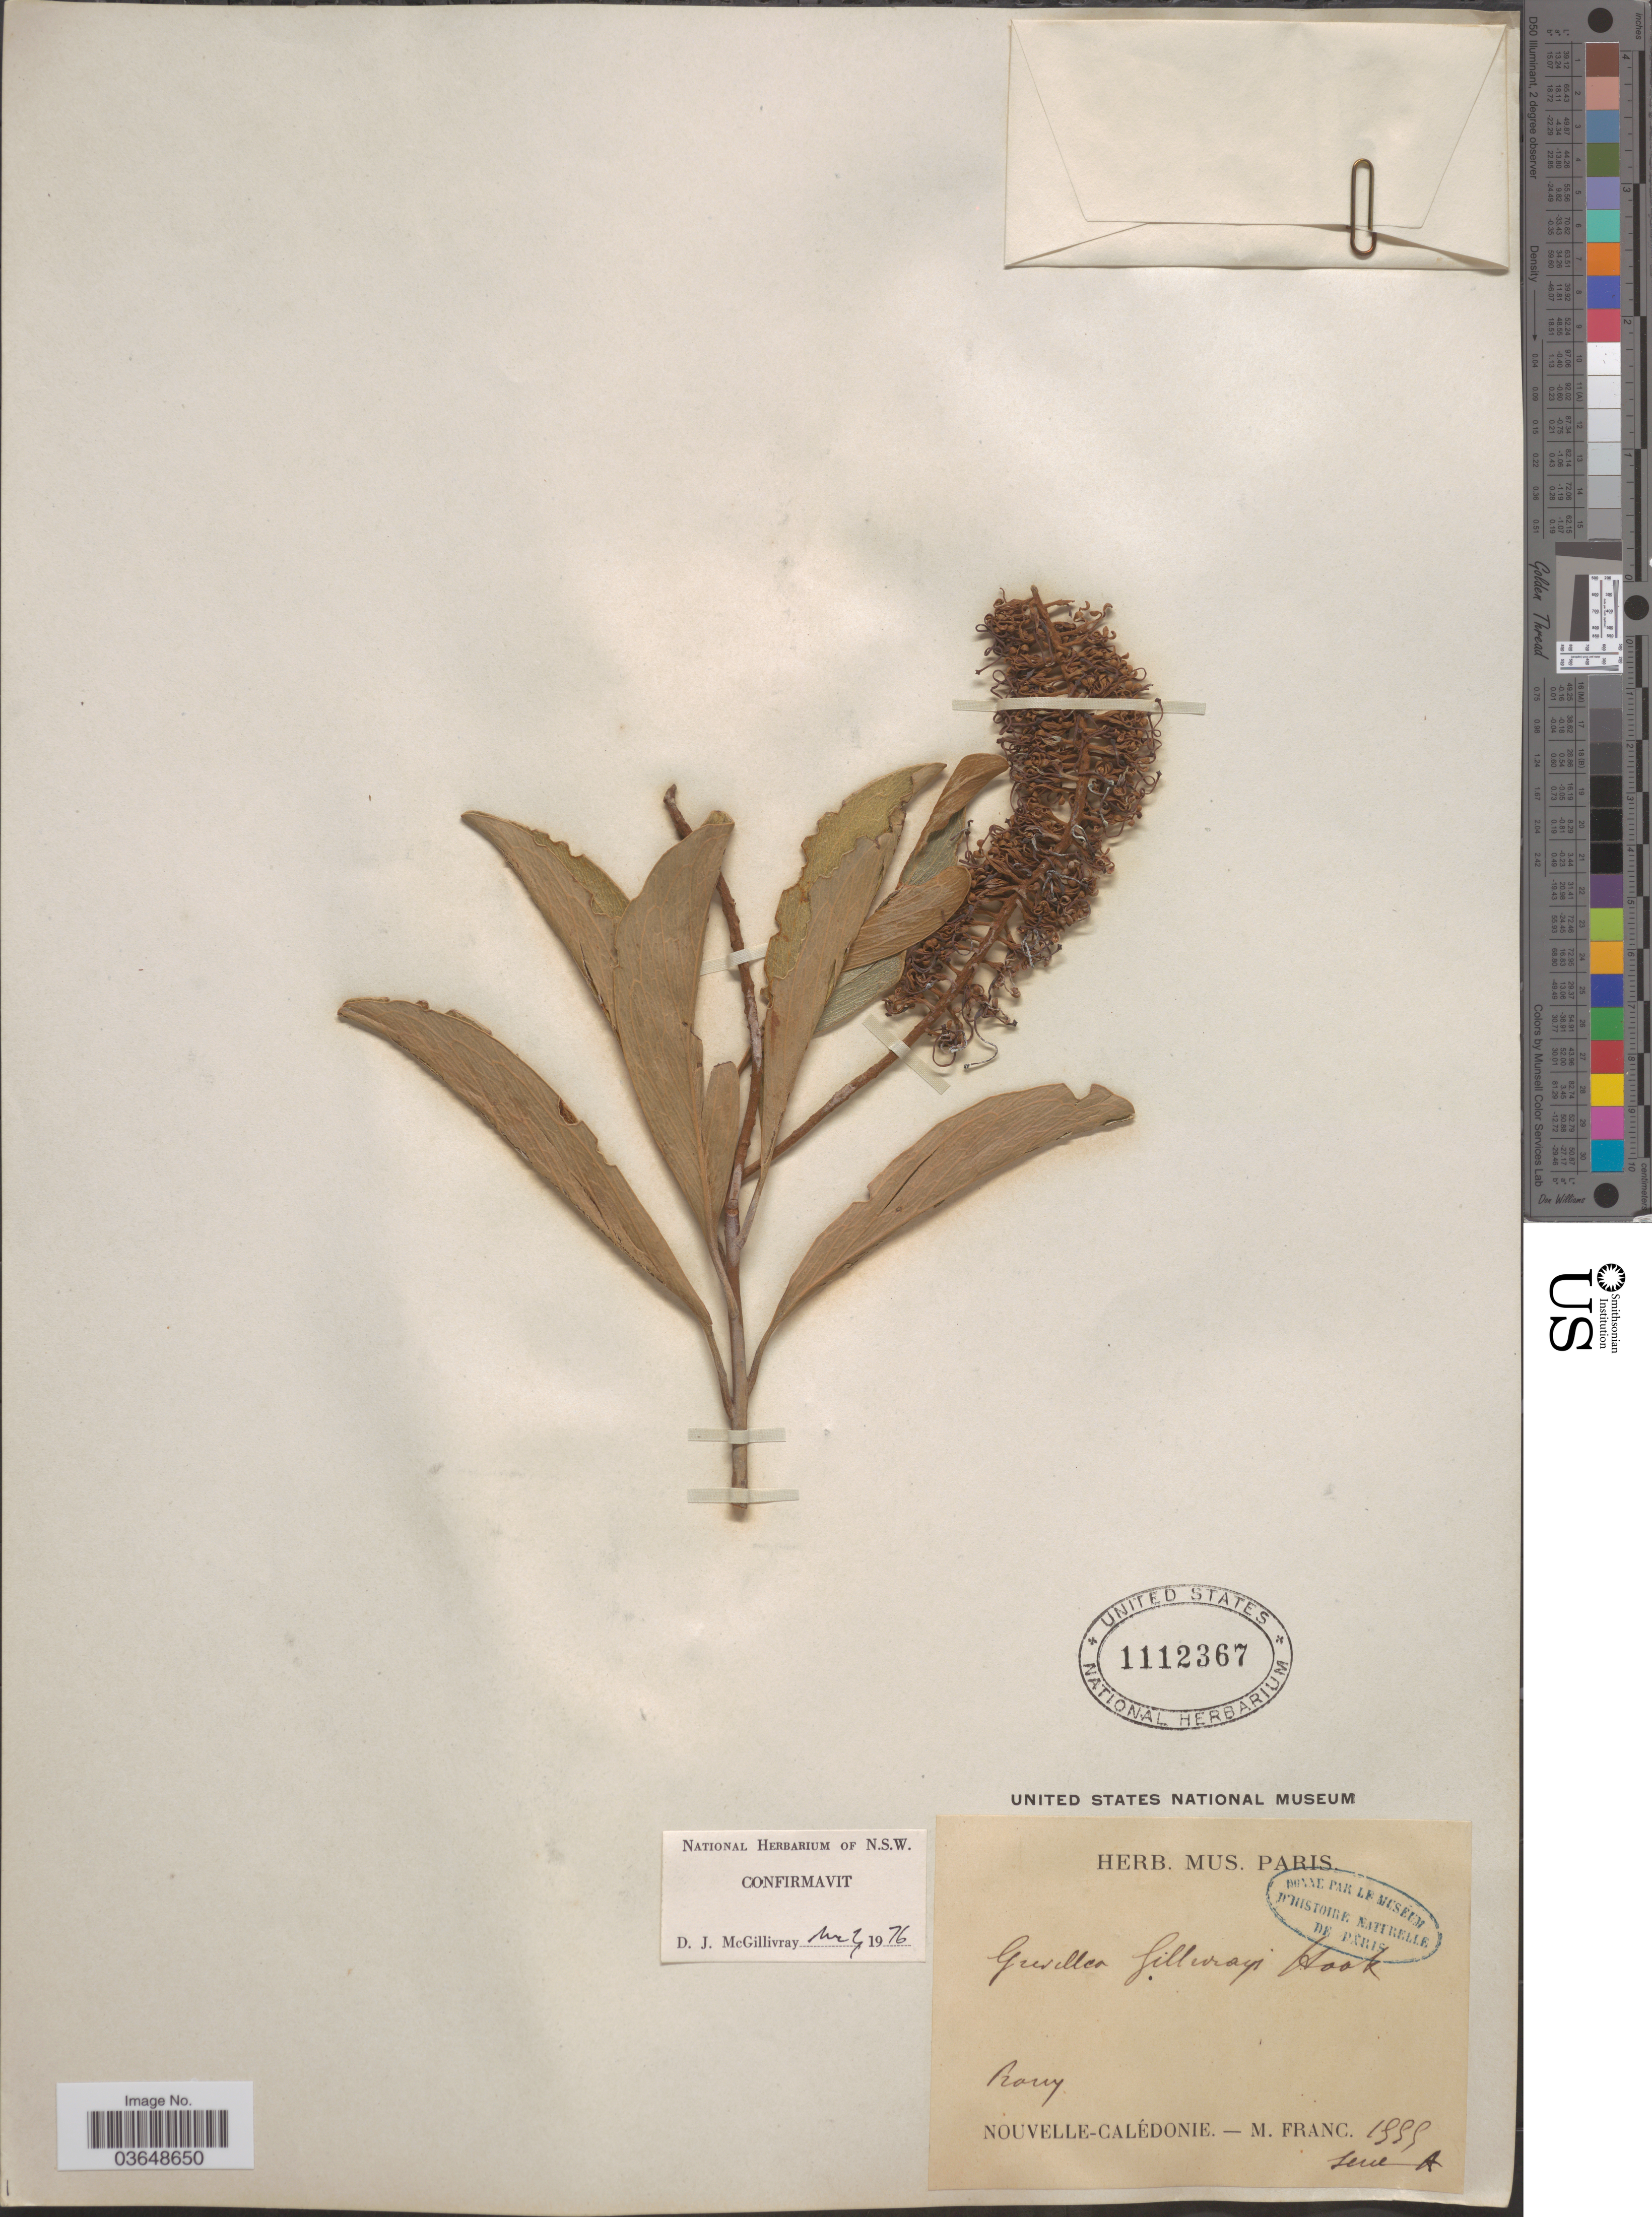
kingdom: Plantae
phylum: Tracheophyta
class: Magnoliopsida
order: Proteales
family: Proteaceae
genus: Grevillea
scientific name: Grevillea gillivrayi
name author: Hook.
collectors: M. Franc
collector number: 1555*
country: New Caledonia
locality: Prony. Nouvelle-Calédonie.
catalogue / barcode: US 1112367